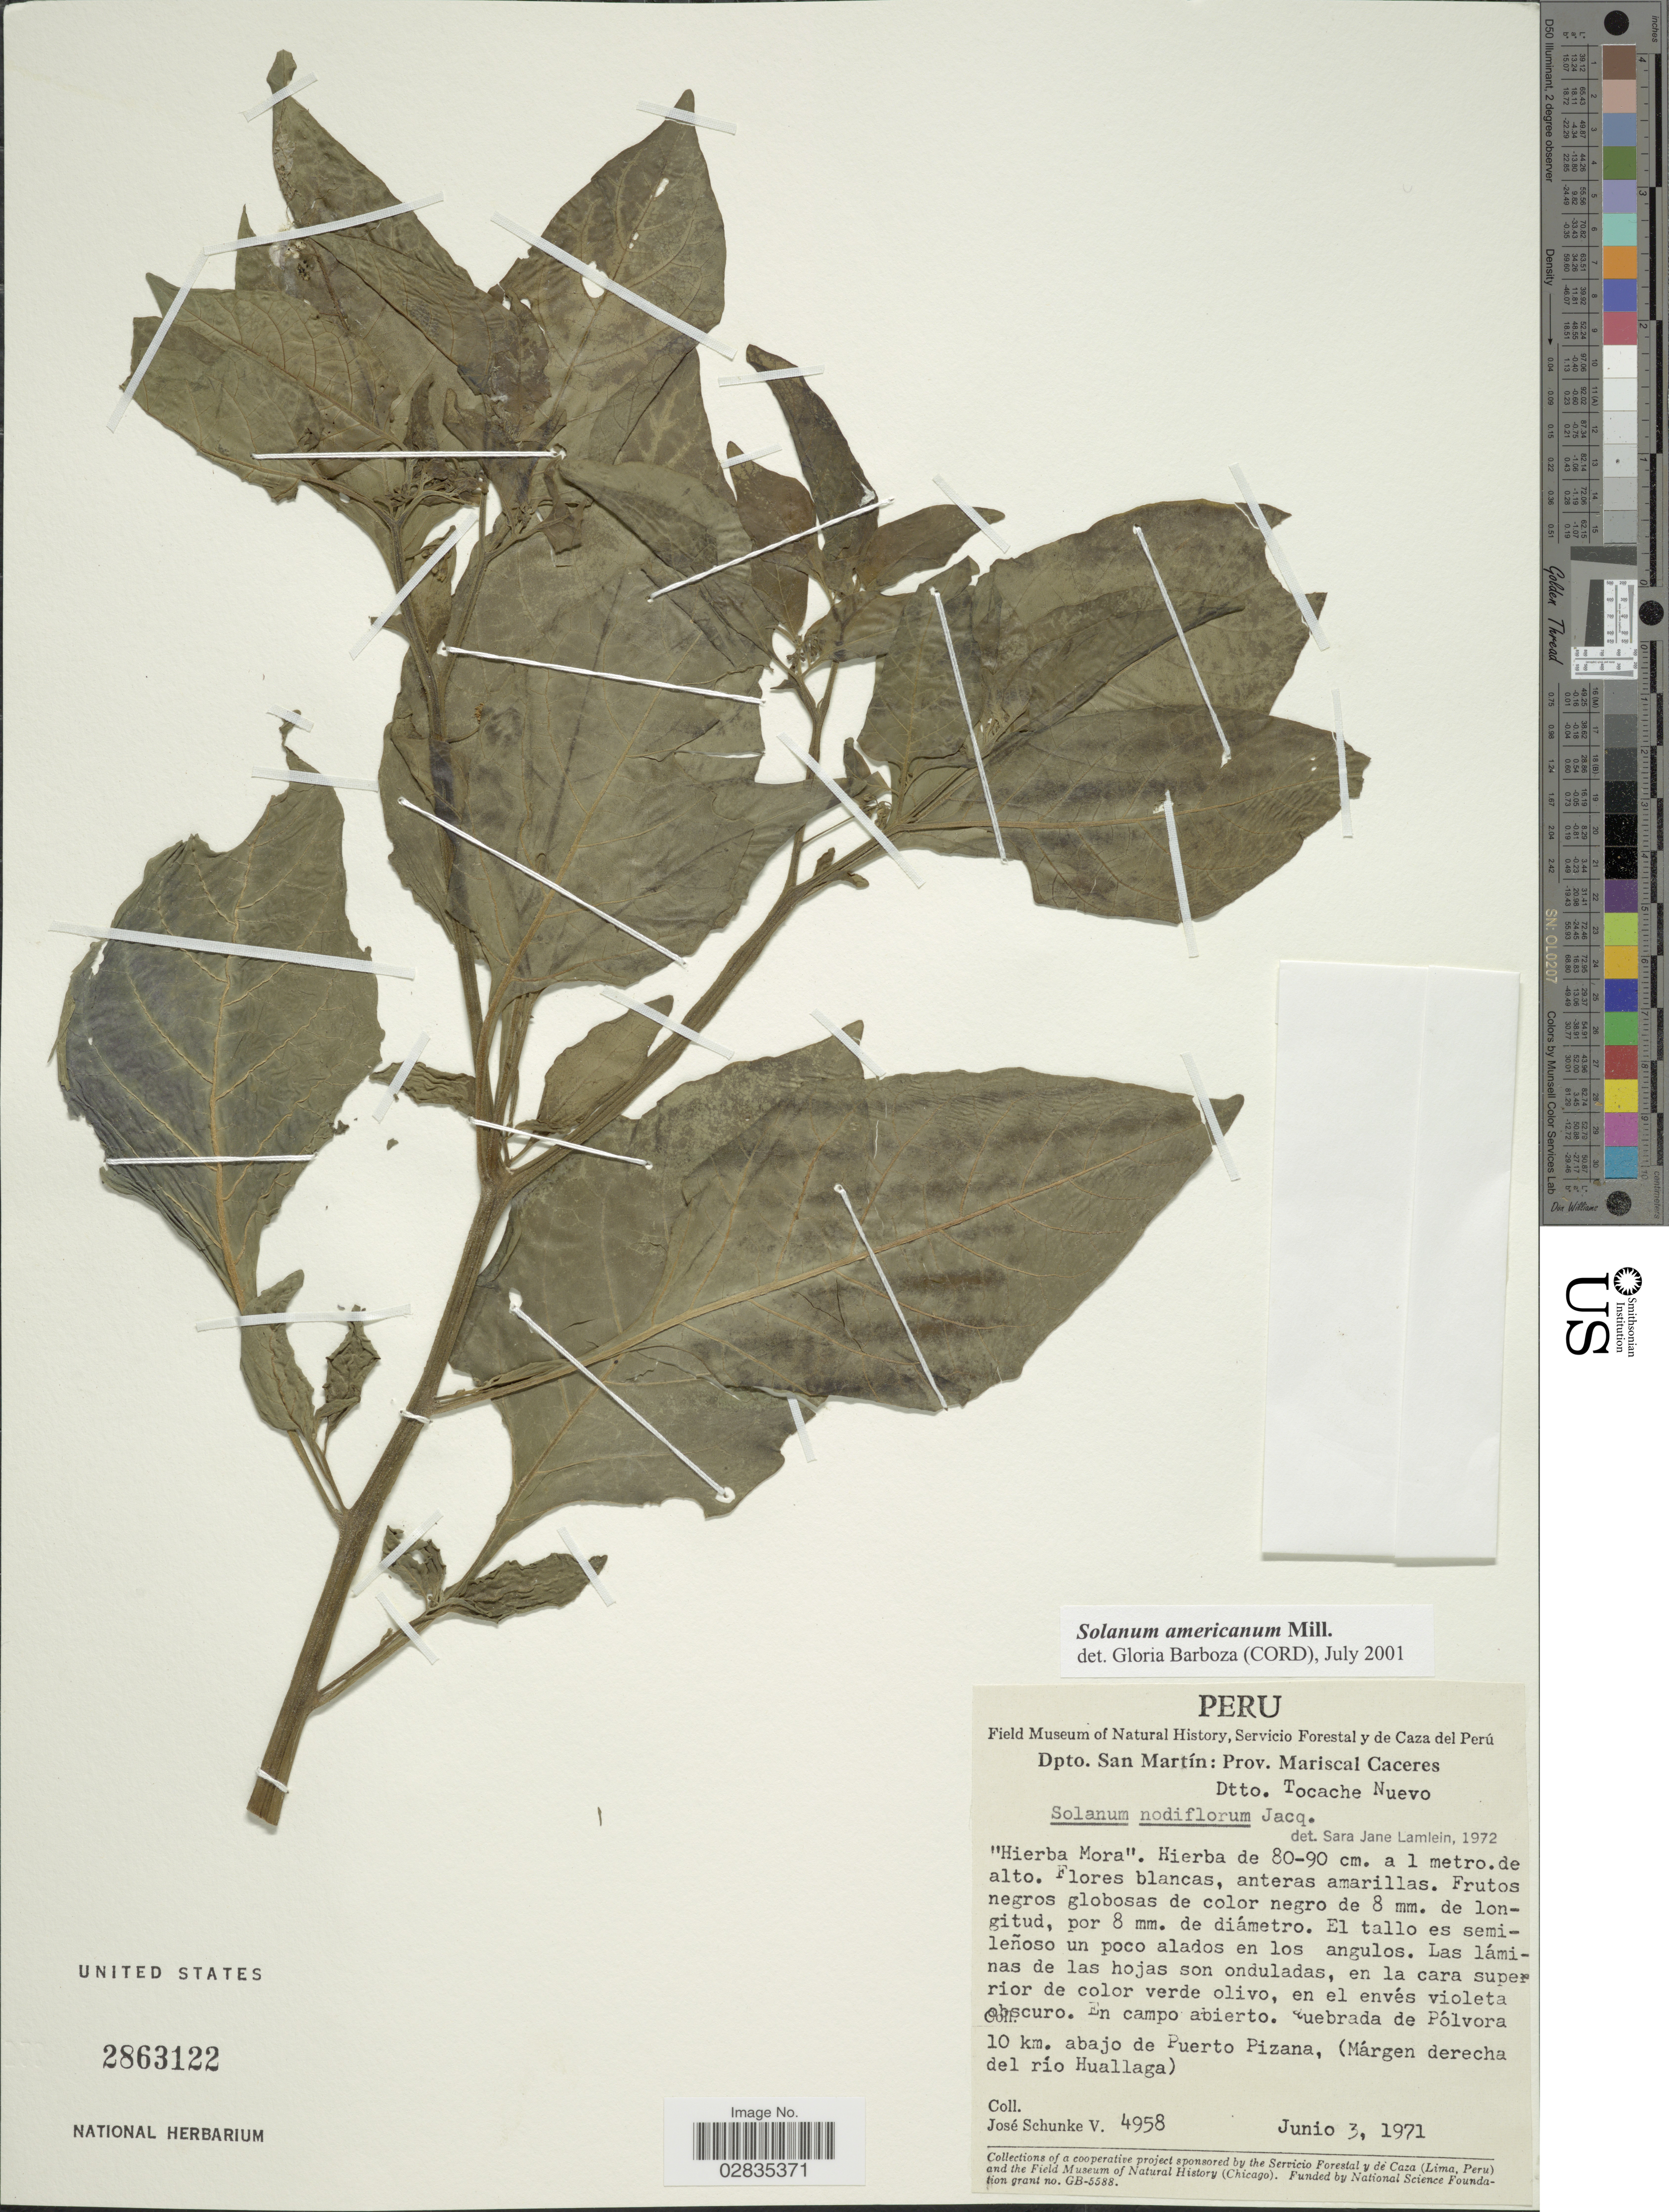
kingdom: Plantae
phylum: Tracheophyta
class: Magnoliopsida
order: Solanales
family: Solanaceae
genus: Solanum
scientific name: Solanum americanum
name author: Mill.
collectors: J. Schunke Vigo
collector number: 4958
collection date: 1971-06-03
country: Peru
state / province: San Martín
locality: Dpto. San Martín: Prov. Mariscal Caceres Dtto. Tocache Nuevo. En campo abierto. Quebrada de Pólvora 10 km. abajo de Puerto Pizana, (Márgen derecha del río Huallaga).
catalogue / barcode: US 2863122